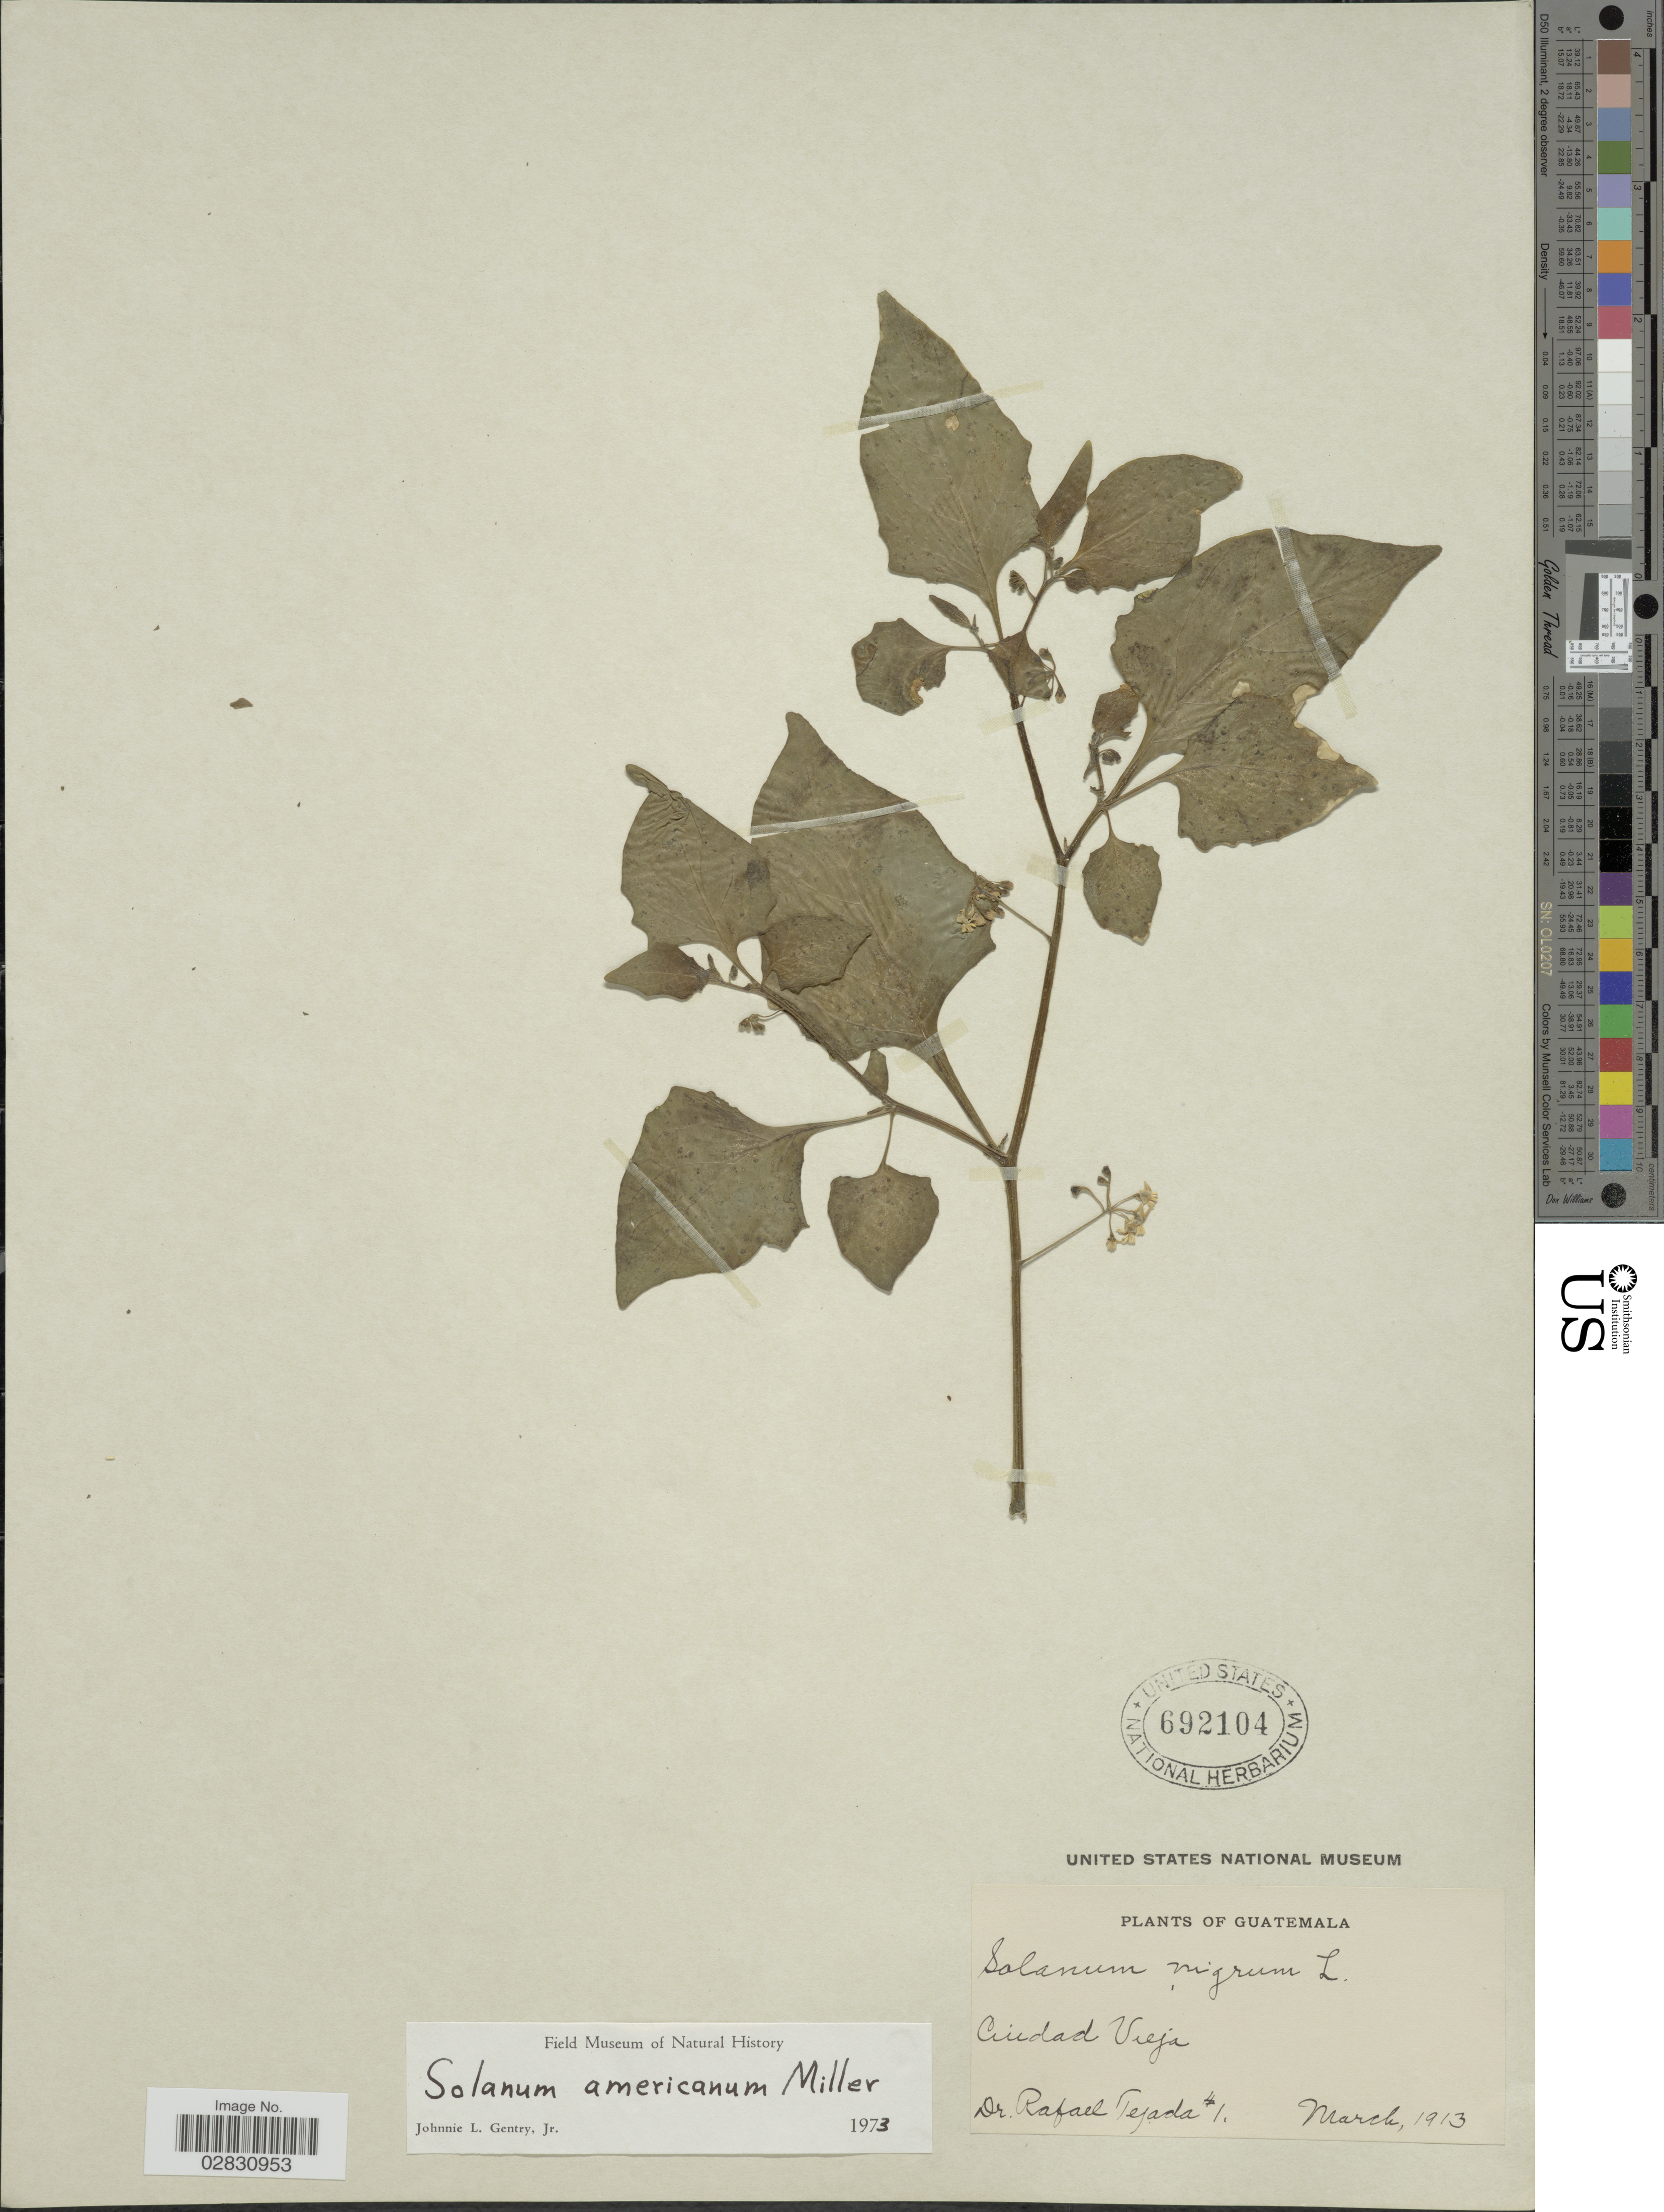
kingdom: Plantae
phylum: Tracheophyta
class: Magnoliopsida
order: Solanales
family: Solanaceae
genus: Solanum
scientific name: Solanum americanum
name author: Mill.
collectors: R. Tejada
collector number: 1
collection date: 1913-03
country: Guatemala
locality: Ciudad Vieja.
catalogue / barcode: US 692104